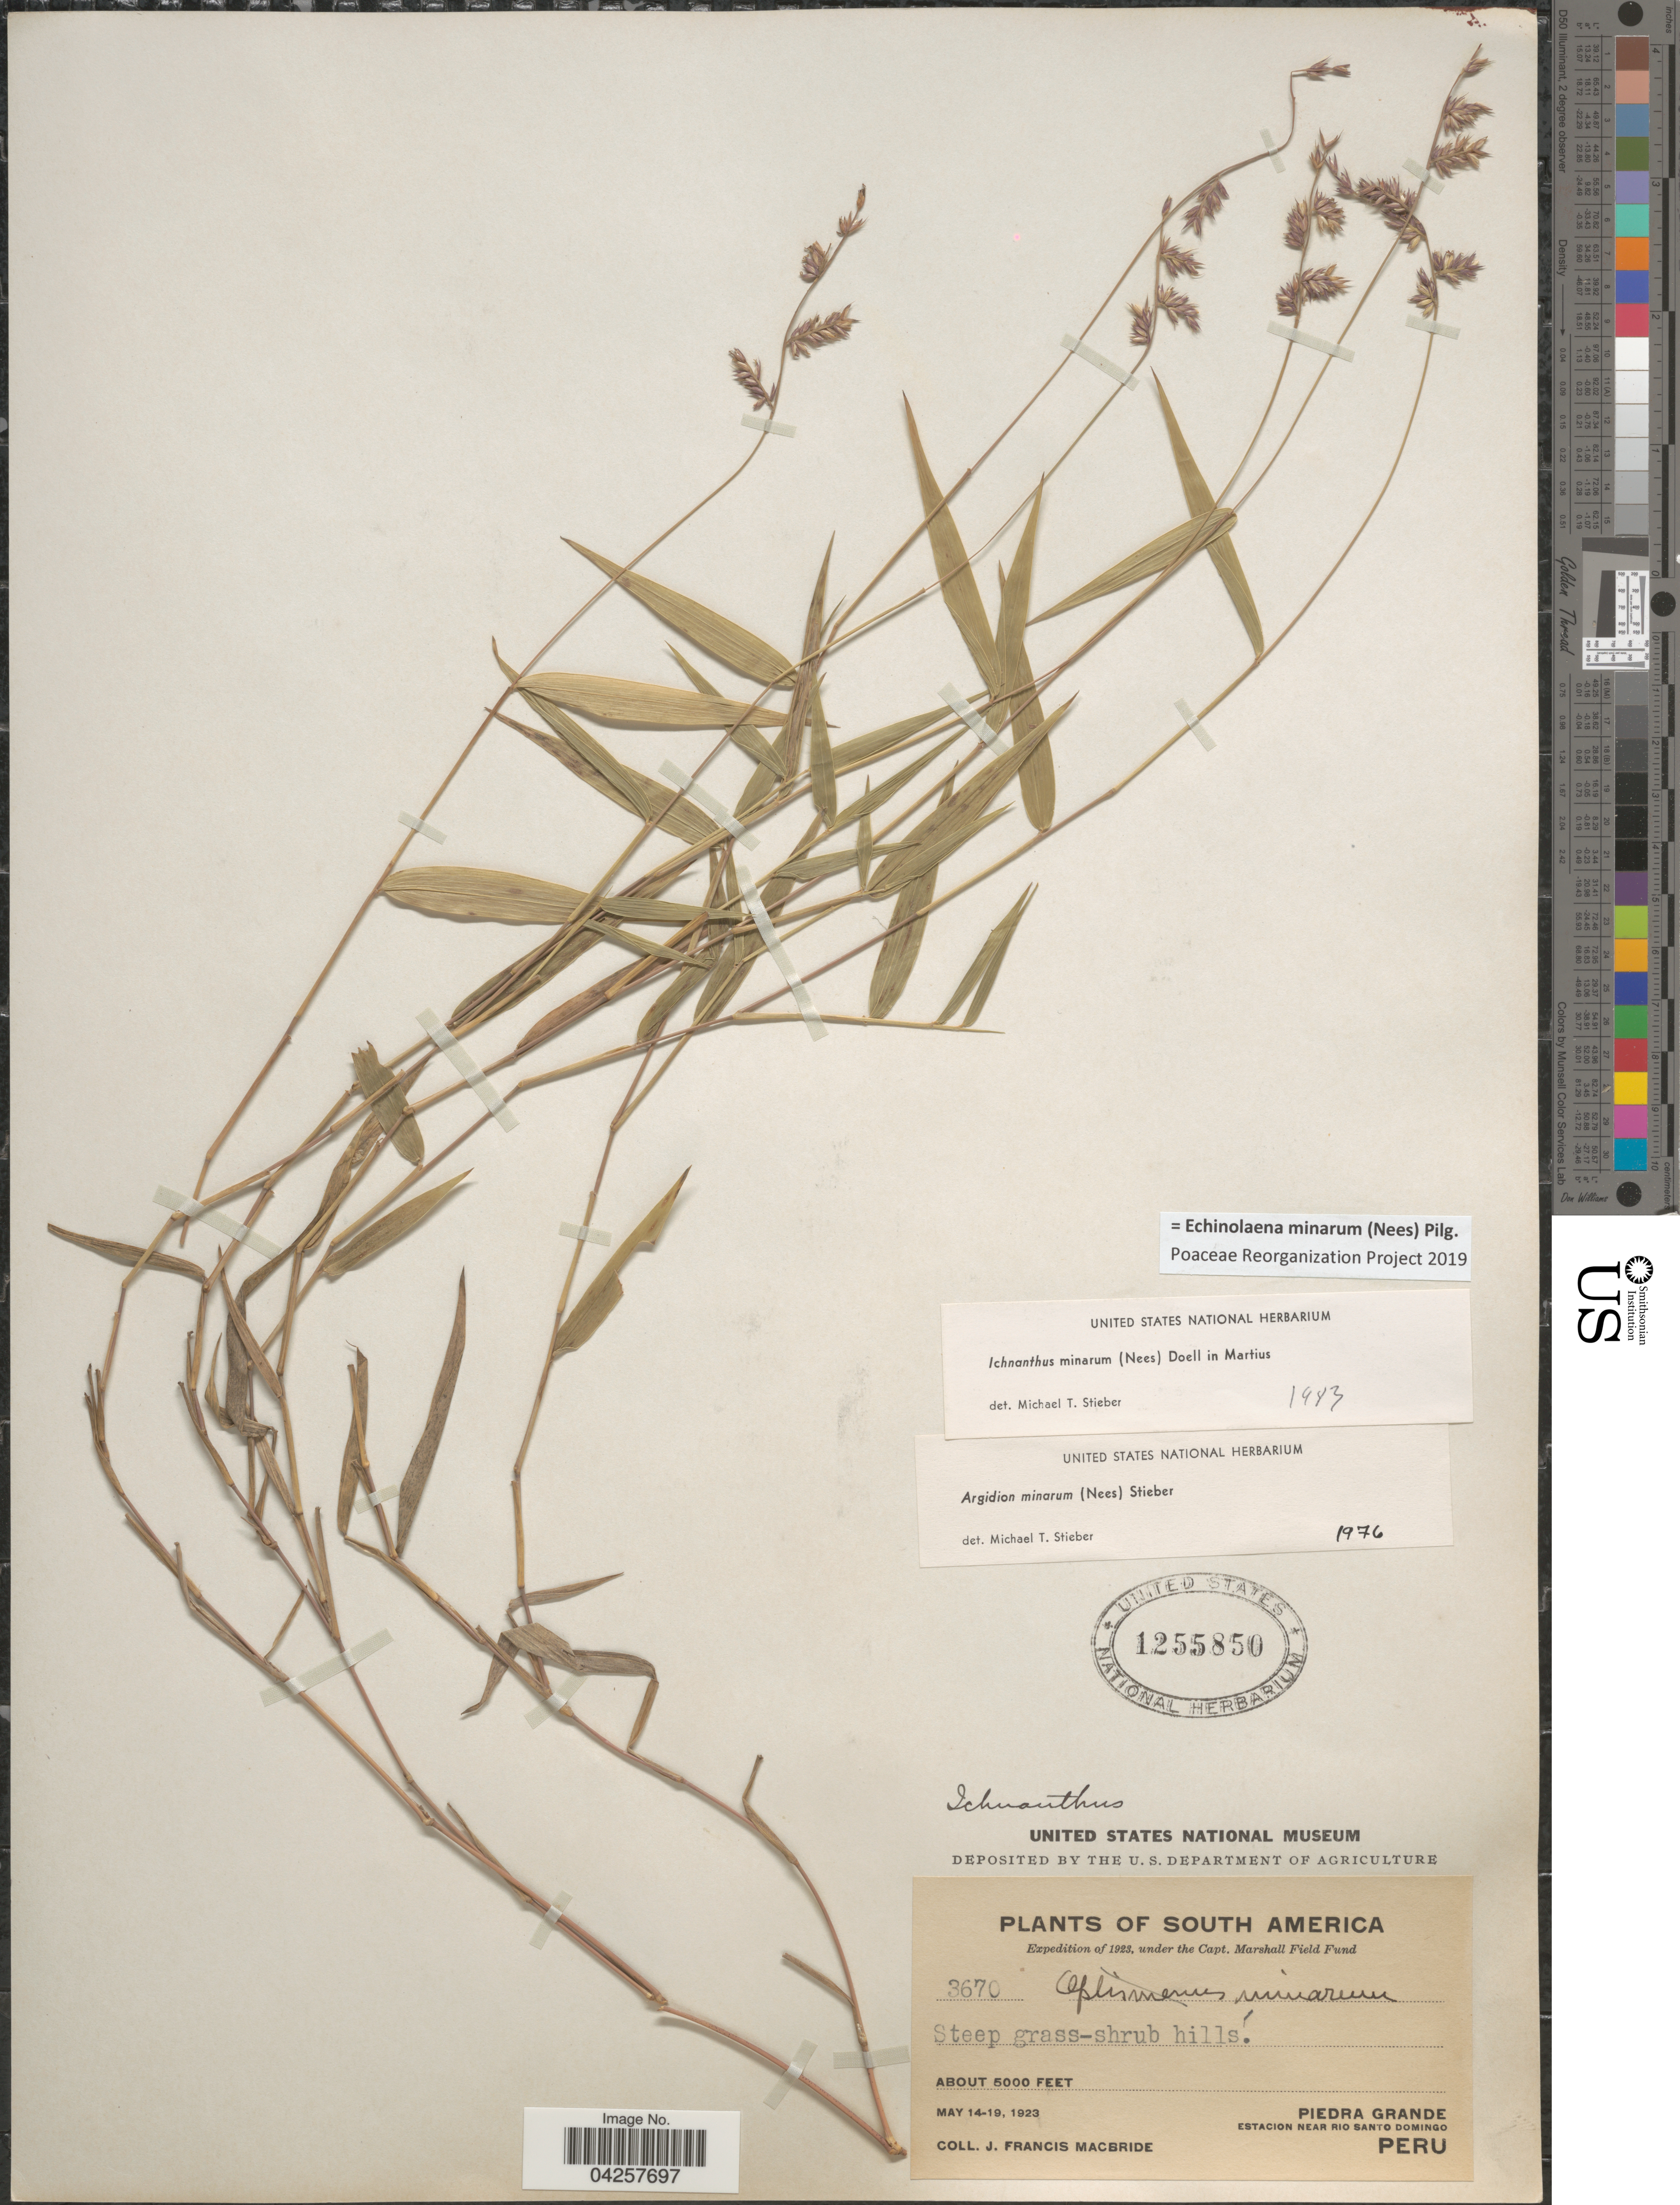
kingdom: Plantae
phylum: Tracheophyta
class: Liliopsida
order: Poales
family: Poaceae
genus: Echinolaena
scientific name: Echinolaena minarum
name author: (Nees) Pilg.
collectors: J. F. Macbride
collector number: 3670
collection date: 1923-05-14/1923-05-19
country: Peru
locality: Expedition of 1923. Piedra Grande. Estacion near Rio Santo Domingo.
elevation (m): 1524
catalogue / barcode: US 1255850